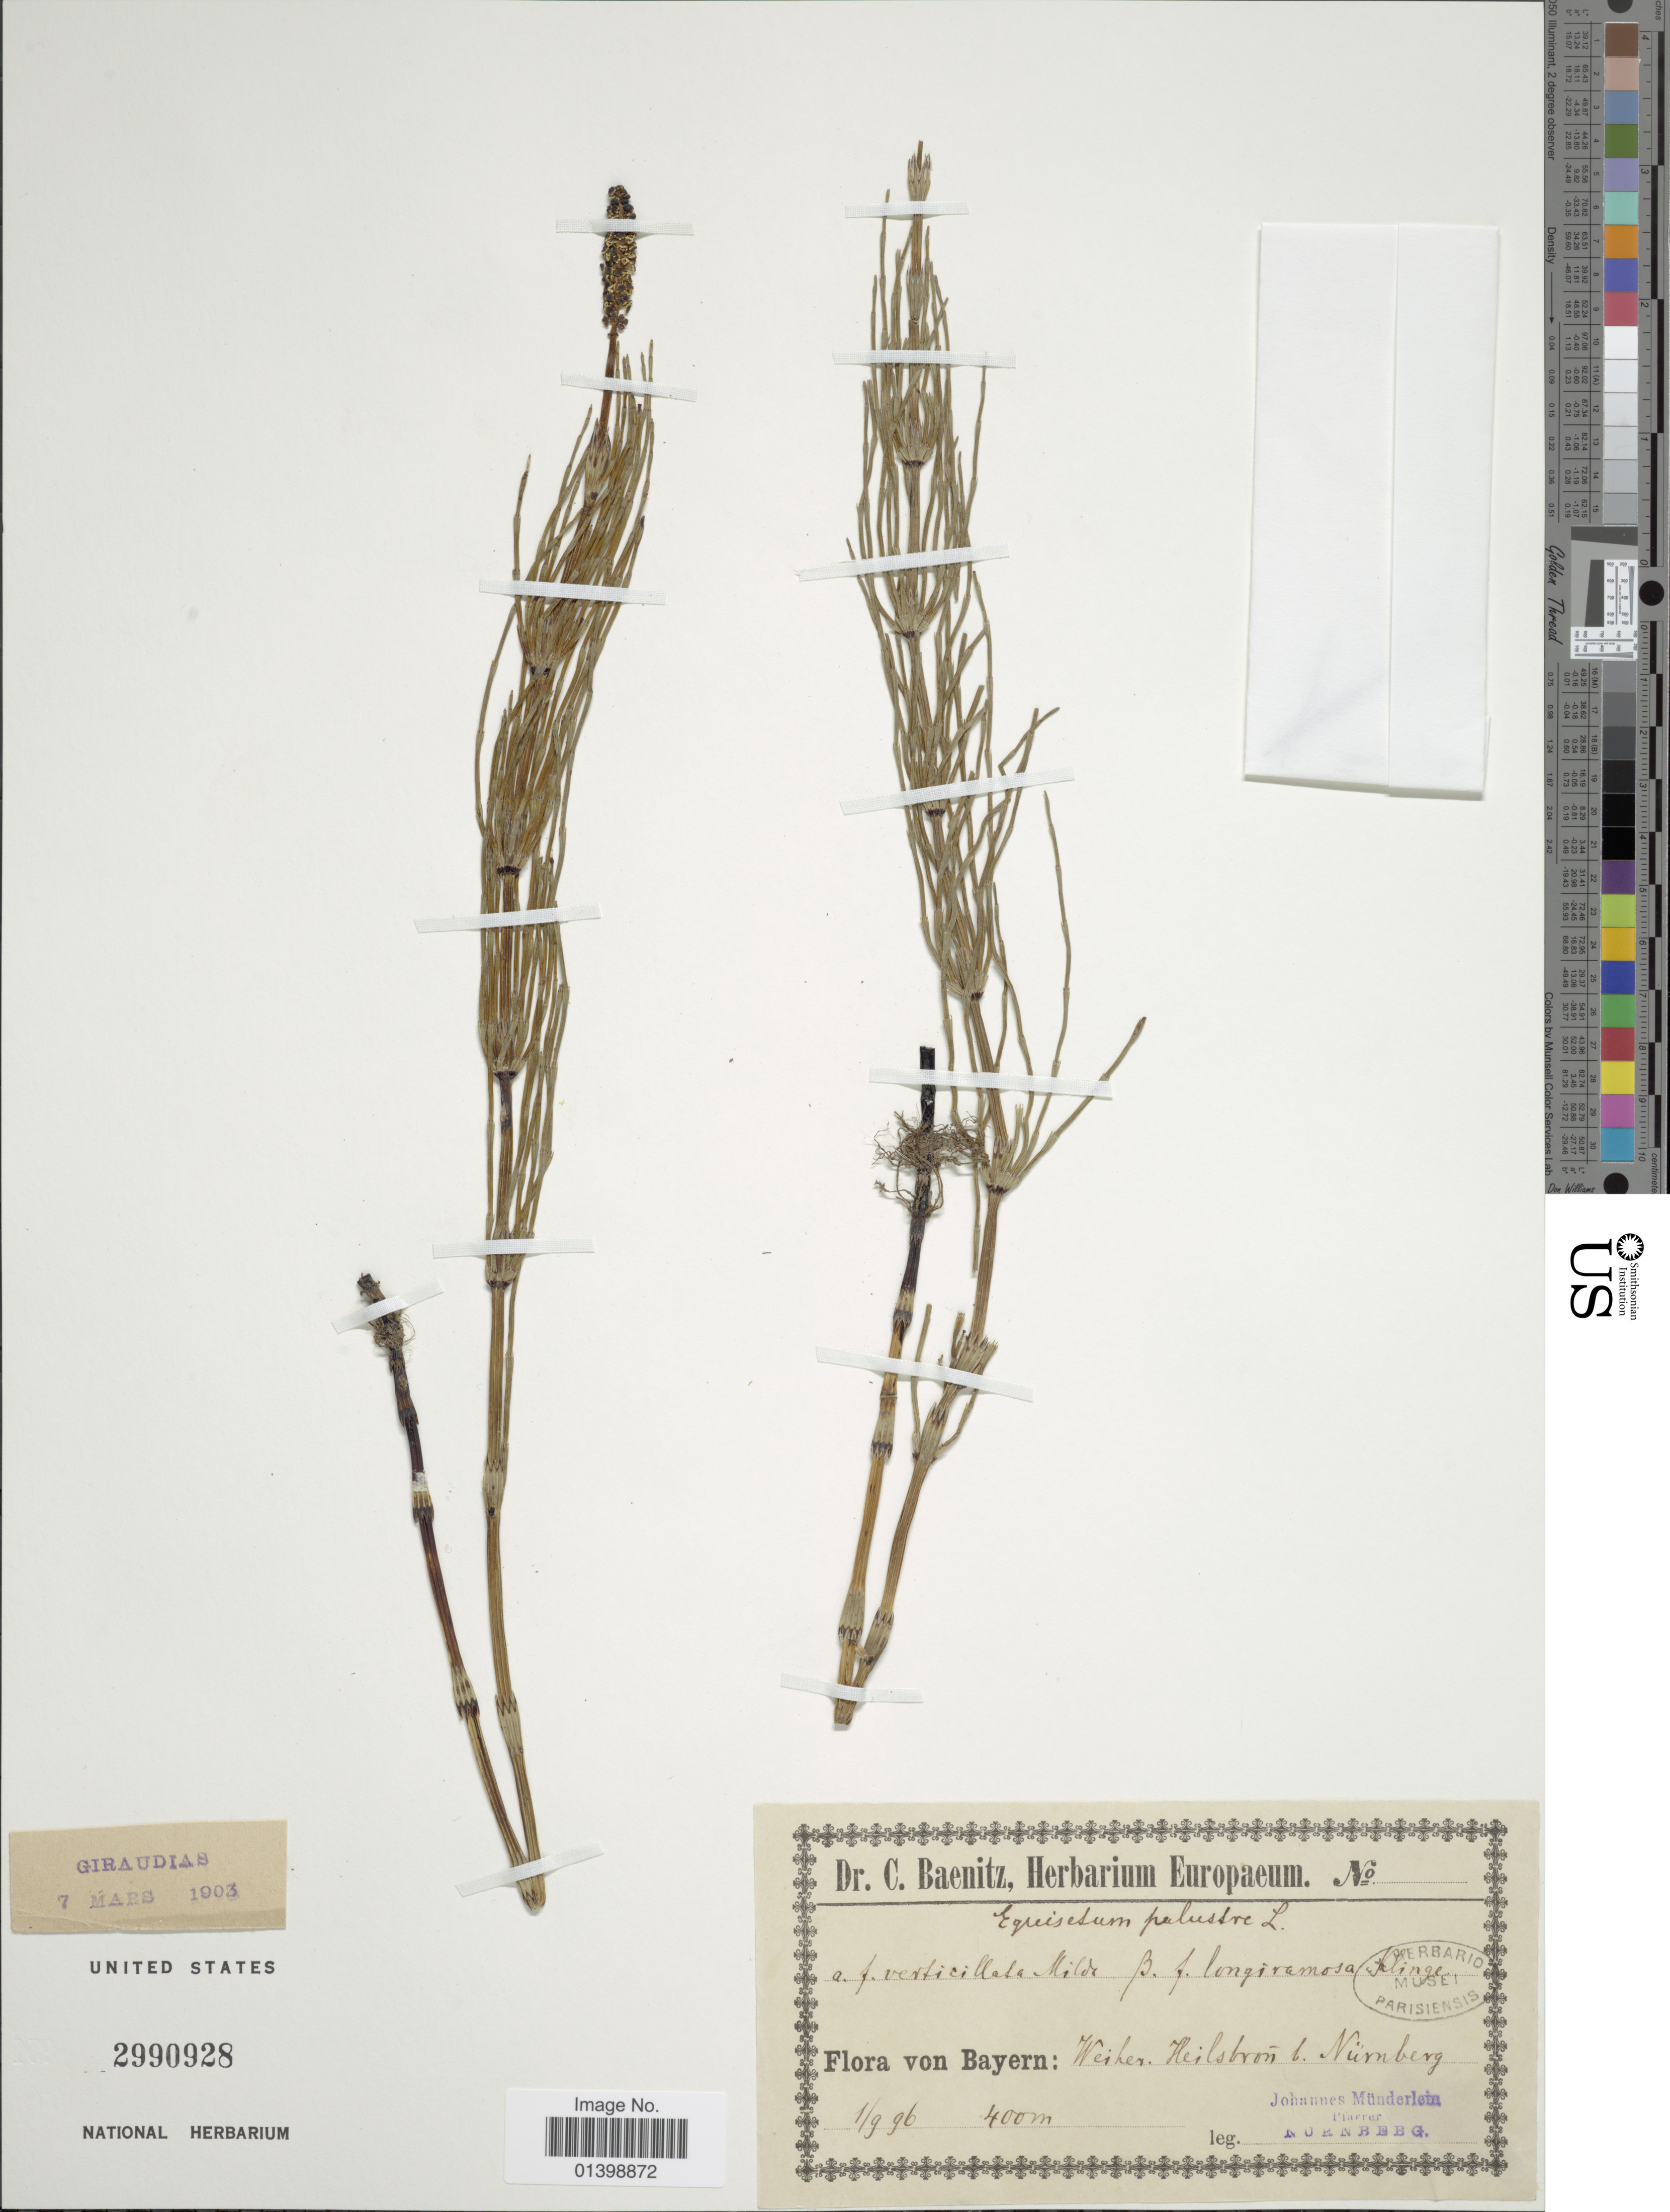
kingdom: Plantae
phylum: Tracheophyta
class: Polypodiopsida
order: Equisetales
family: Equisetaceae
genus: Equisetum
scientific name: Equisetum palustre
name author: L.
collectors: J. Münderlein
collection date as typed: Transcribed d/m/y: 1/9/96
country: Germany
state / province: Bayern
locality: Weiher Heilsbron b Nüremberg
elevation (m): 400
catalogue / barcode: US 2990928